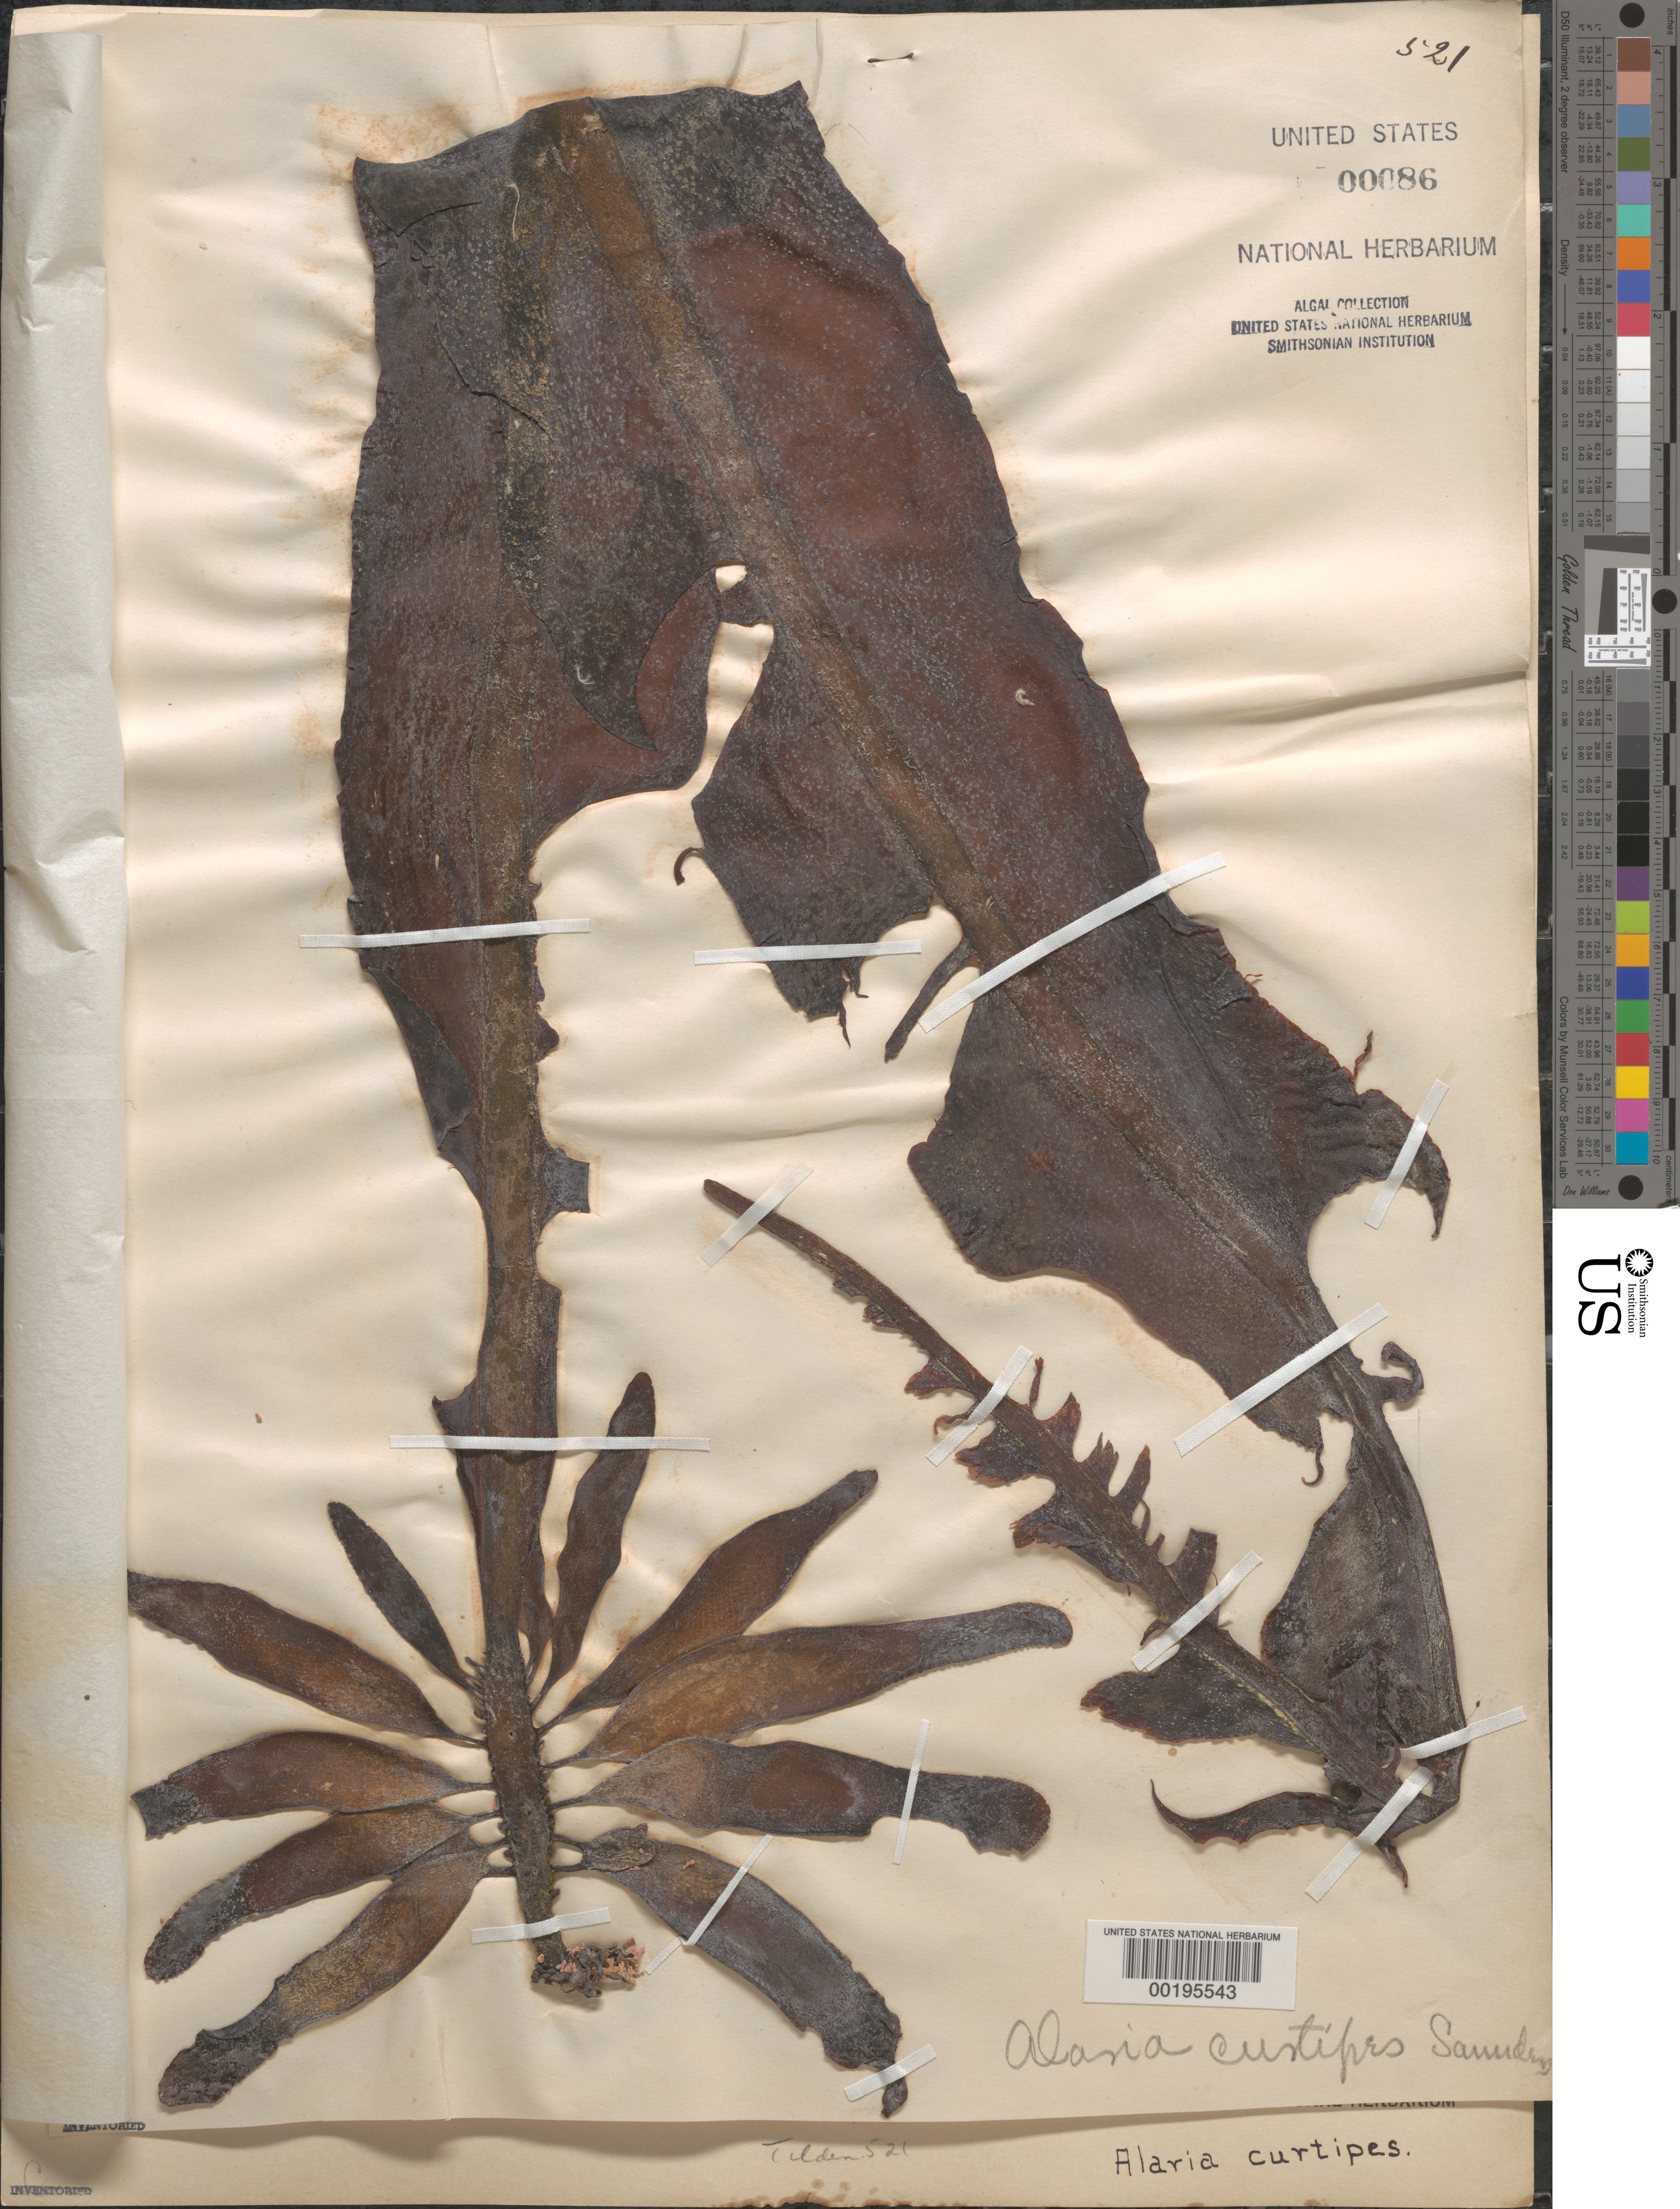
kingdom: Chromista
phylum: Ochrophyta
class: Phaeophyceae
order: Laminariales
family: Alariaceae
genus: Alaria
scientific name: Alaria marginata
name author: Postels & Rupr.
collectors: J. E. Tilden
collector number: JET 521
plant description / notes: Tilden, American Algae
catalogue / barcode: US 86